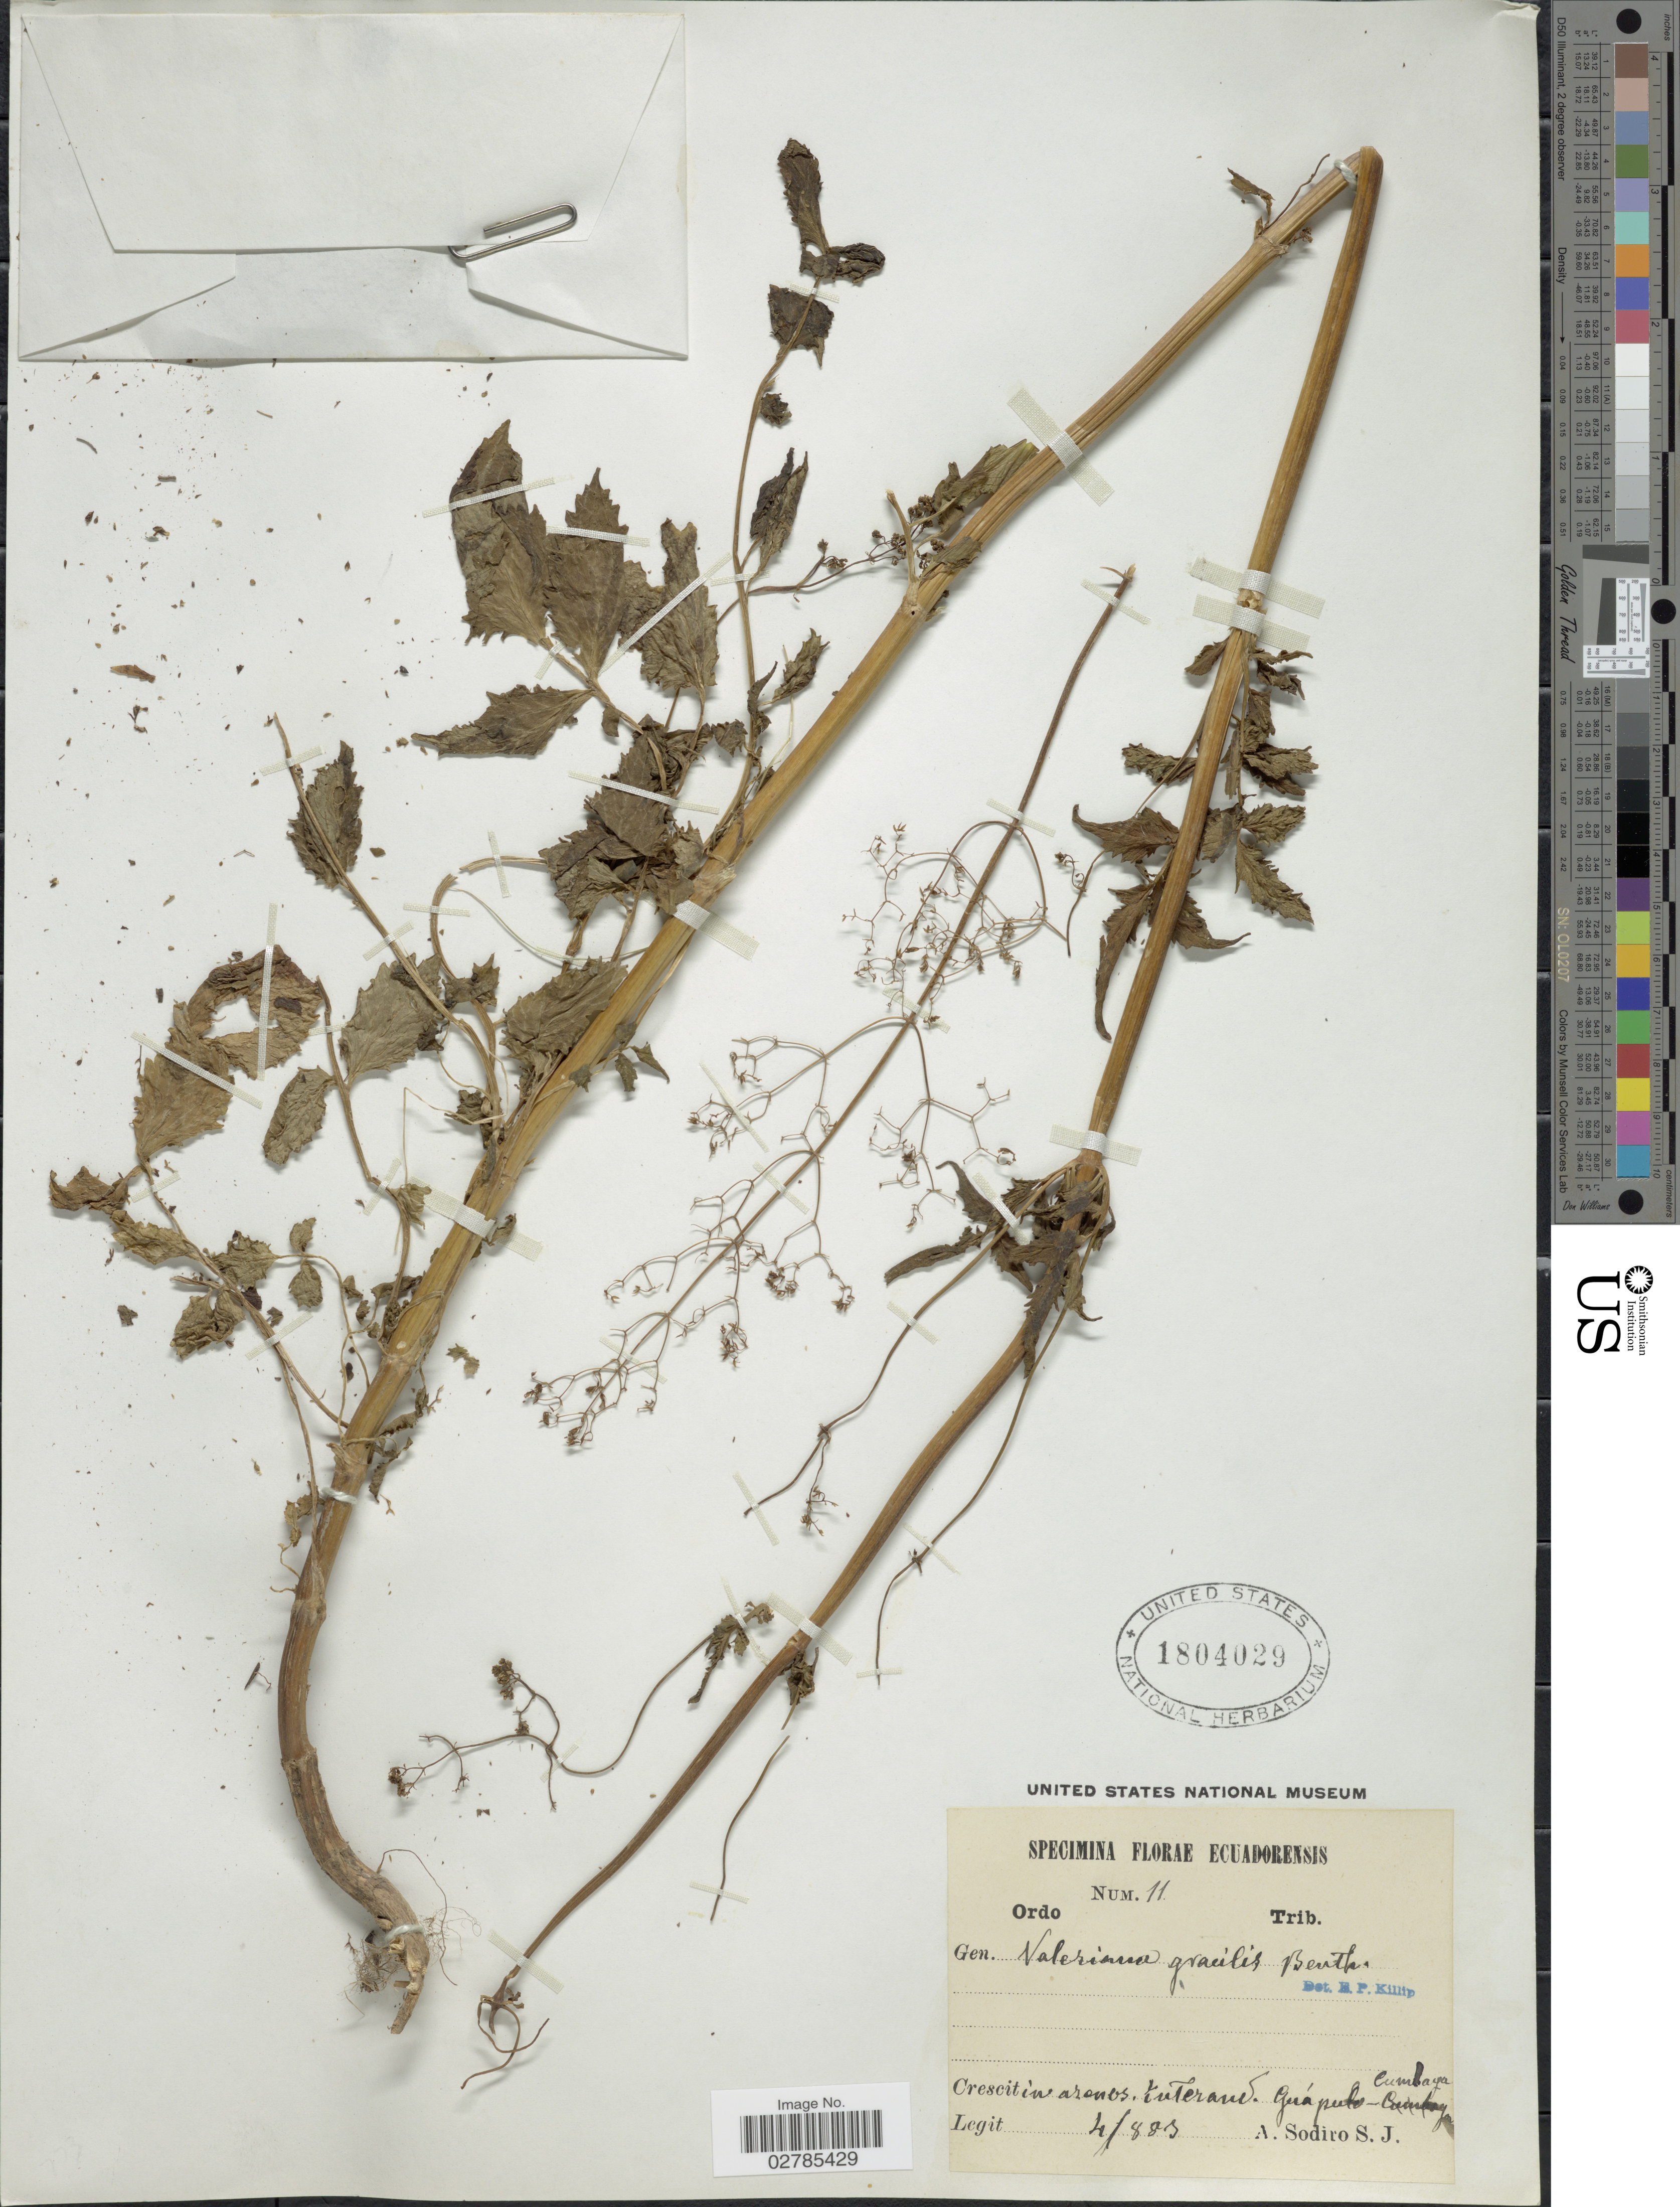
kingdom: Plantae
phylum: Tracheophyta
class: Magnoliopsida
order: Dipsacales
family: Caprifoliaceae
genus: Valeriana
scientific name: Valeriana sorbifolia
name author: Kunth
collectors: A. Sodiro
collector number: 11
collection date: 1883-04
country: Ecuador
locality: Guápulo-Cumbaya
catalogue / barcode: US 1804029